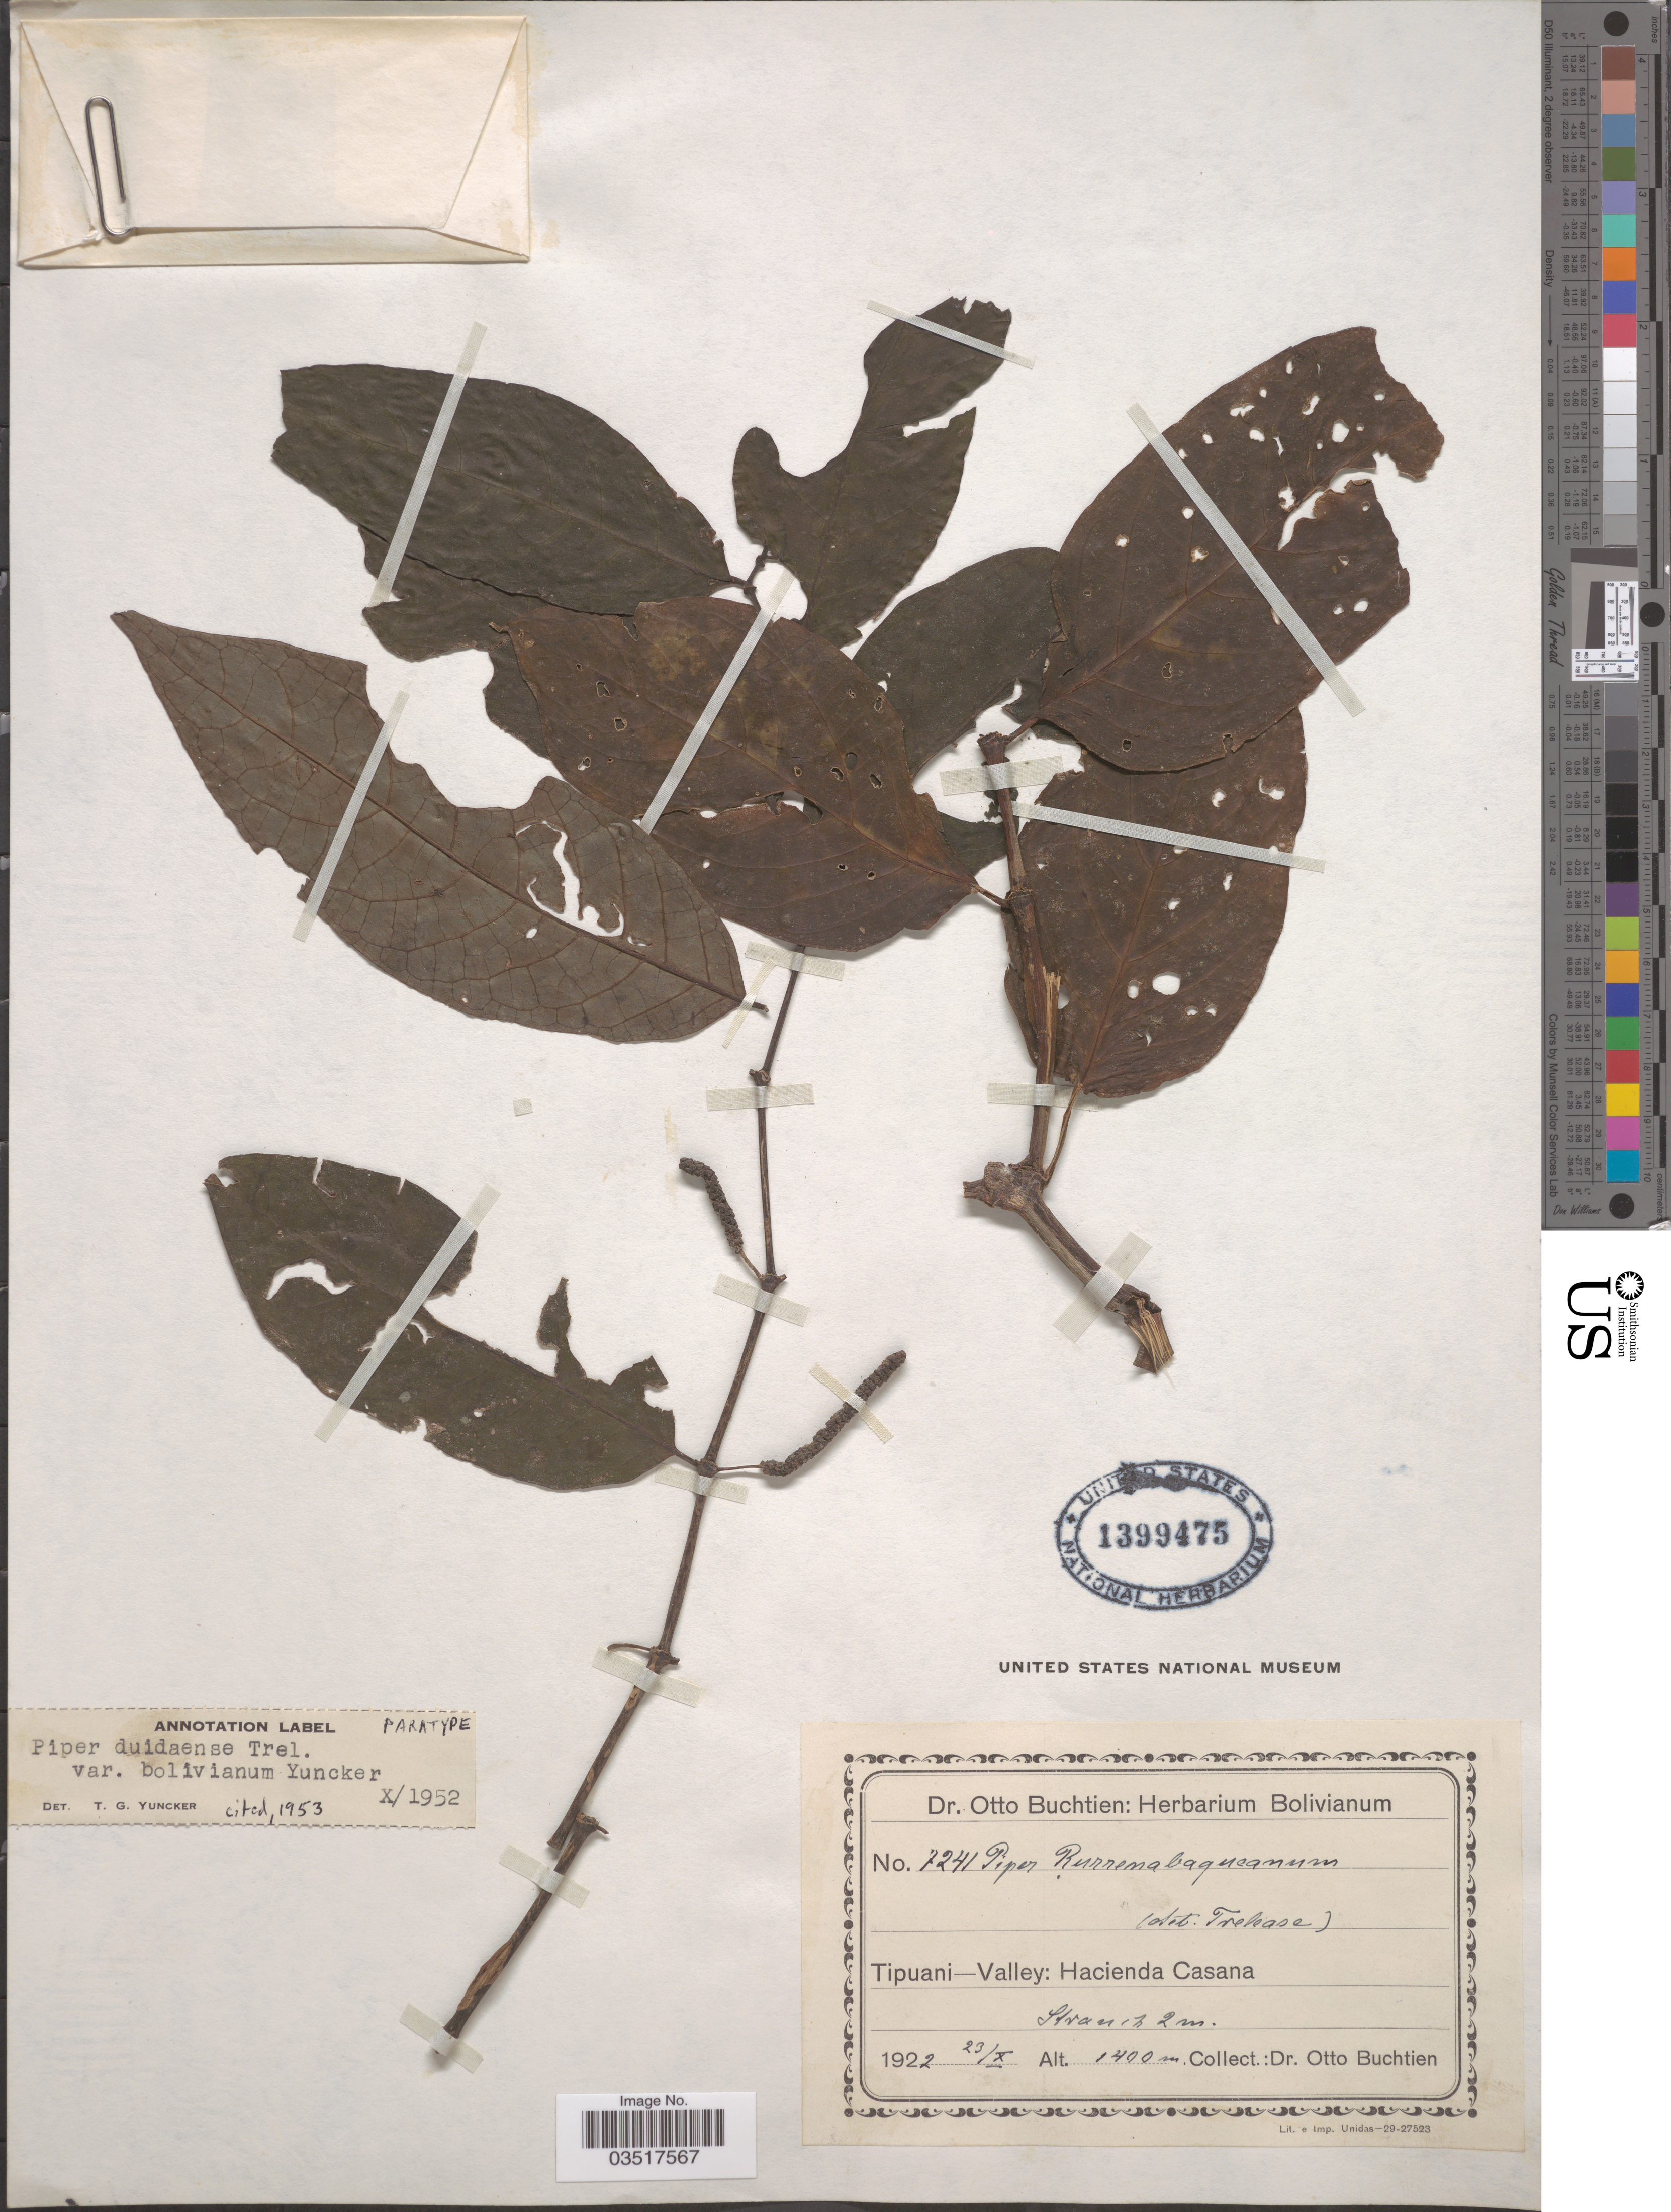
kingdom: Plantae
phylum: Tracheophyta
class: Magnoliopsida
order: Piperales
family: Piperaceae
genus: Piper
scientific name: Piper duidaense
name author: Trel.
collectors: O. Buchtien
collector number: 7241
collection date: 1922-10-23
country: Bolivia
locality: Tipuani-Valley: Hacienda Casana.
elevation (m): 1400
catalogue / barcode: US 1399475